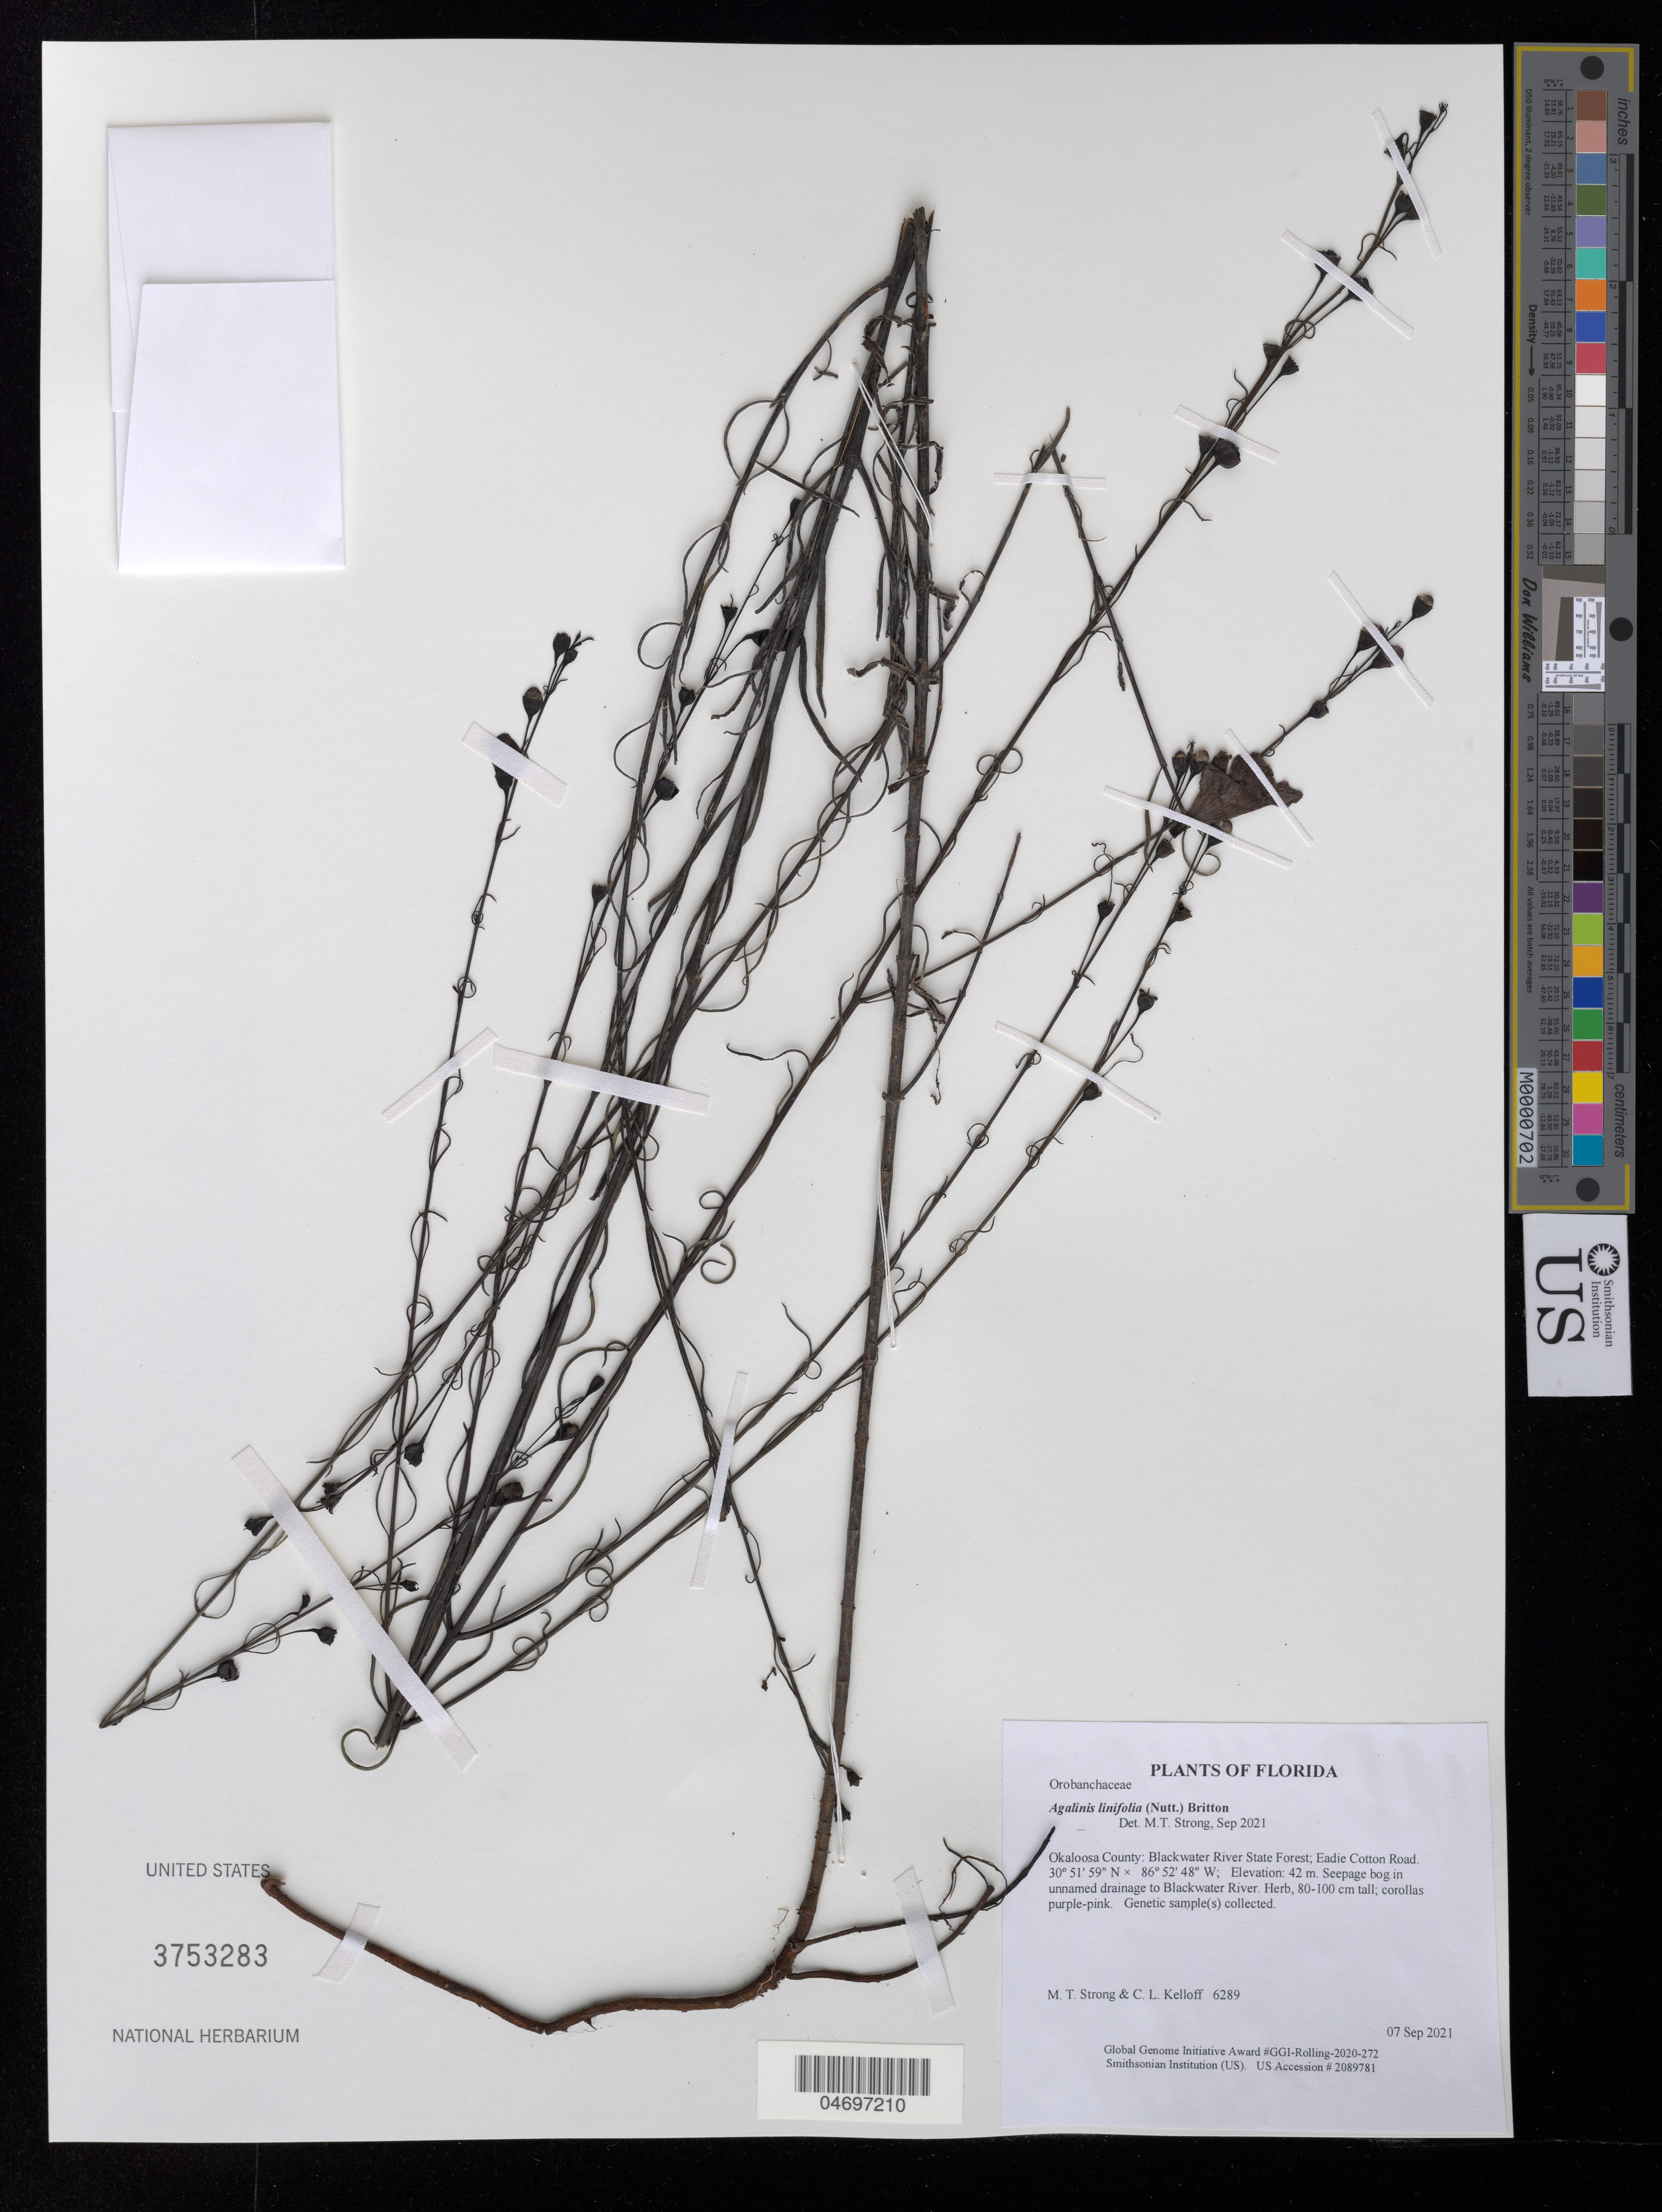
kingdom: Plantae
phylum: Tracheophyta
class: Magnoliopsida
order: Lamiales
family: Orobanchaceae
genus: Agalinis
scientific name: Agalinis linifolia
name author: (Nutt.) Britton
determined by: Strong, Mark T.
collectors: M. T. Strong & C. L. Kelloff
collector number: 6289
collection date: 2021-09-07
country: United States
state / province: Florida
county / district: Okaloosa County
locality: Blackwater River State Forest; Eadie Cotton Road.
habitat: Seepage bog in unnamed drainage to Blackwater River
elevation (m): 42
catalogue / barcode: US 3753283